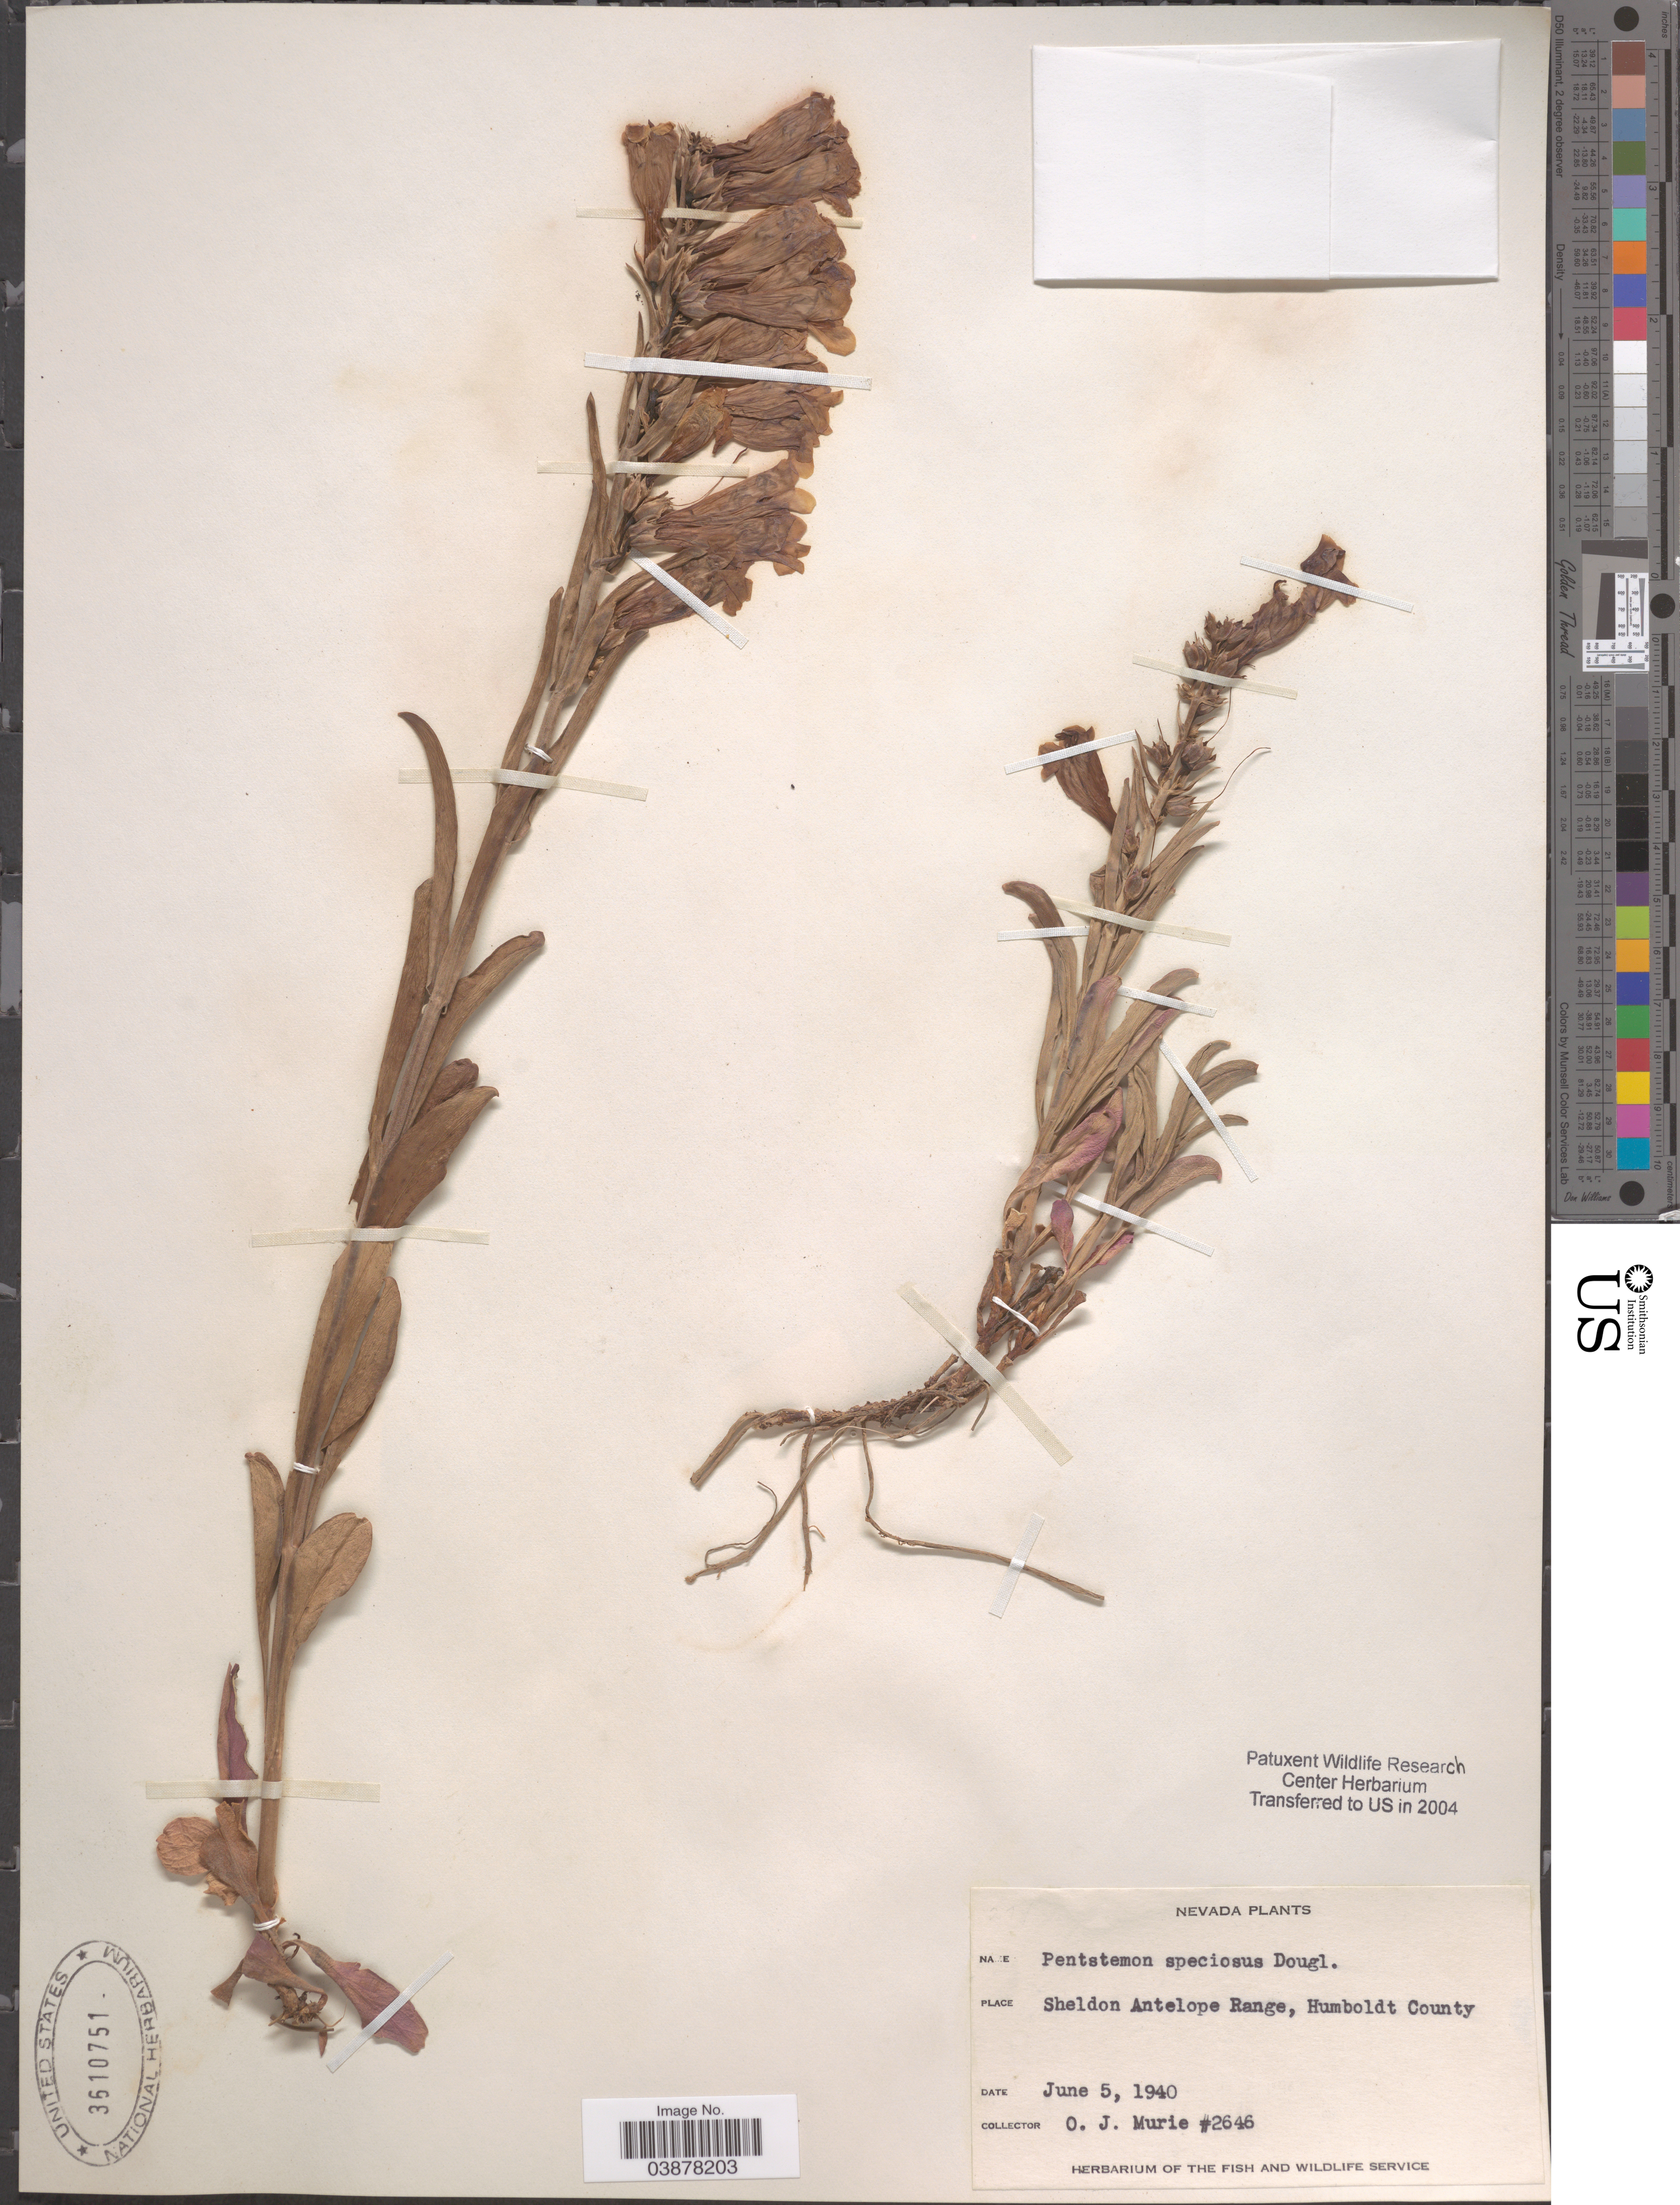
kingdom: Plantae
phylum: Tracheophyta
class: Magnoliopsida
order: Lamiales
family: Plantaginaceae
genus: Penstemon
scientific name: Penstemon speciosus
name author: Douglas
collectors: O. Murie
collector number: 2646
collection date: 1940-06-05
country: United States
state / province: Nevada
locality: Sheldon Antelope Range, Humboldt County.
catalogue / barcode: US 3610751